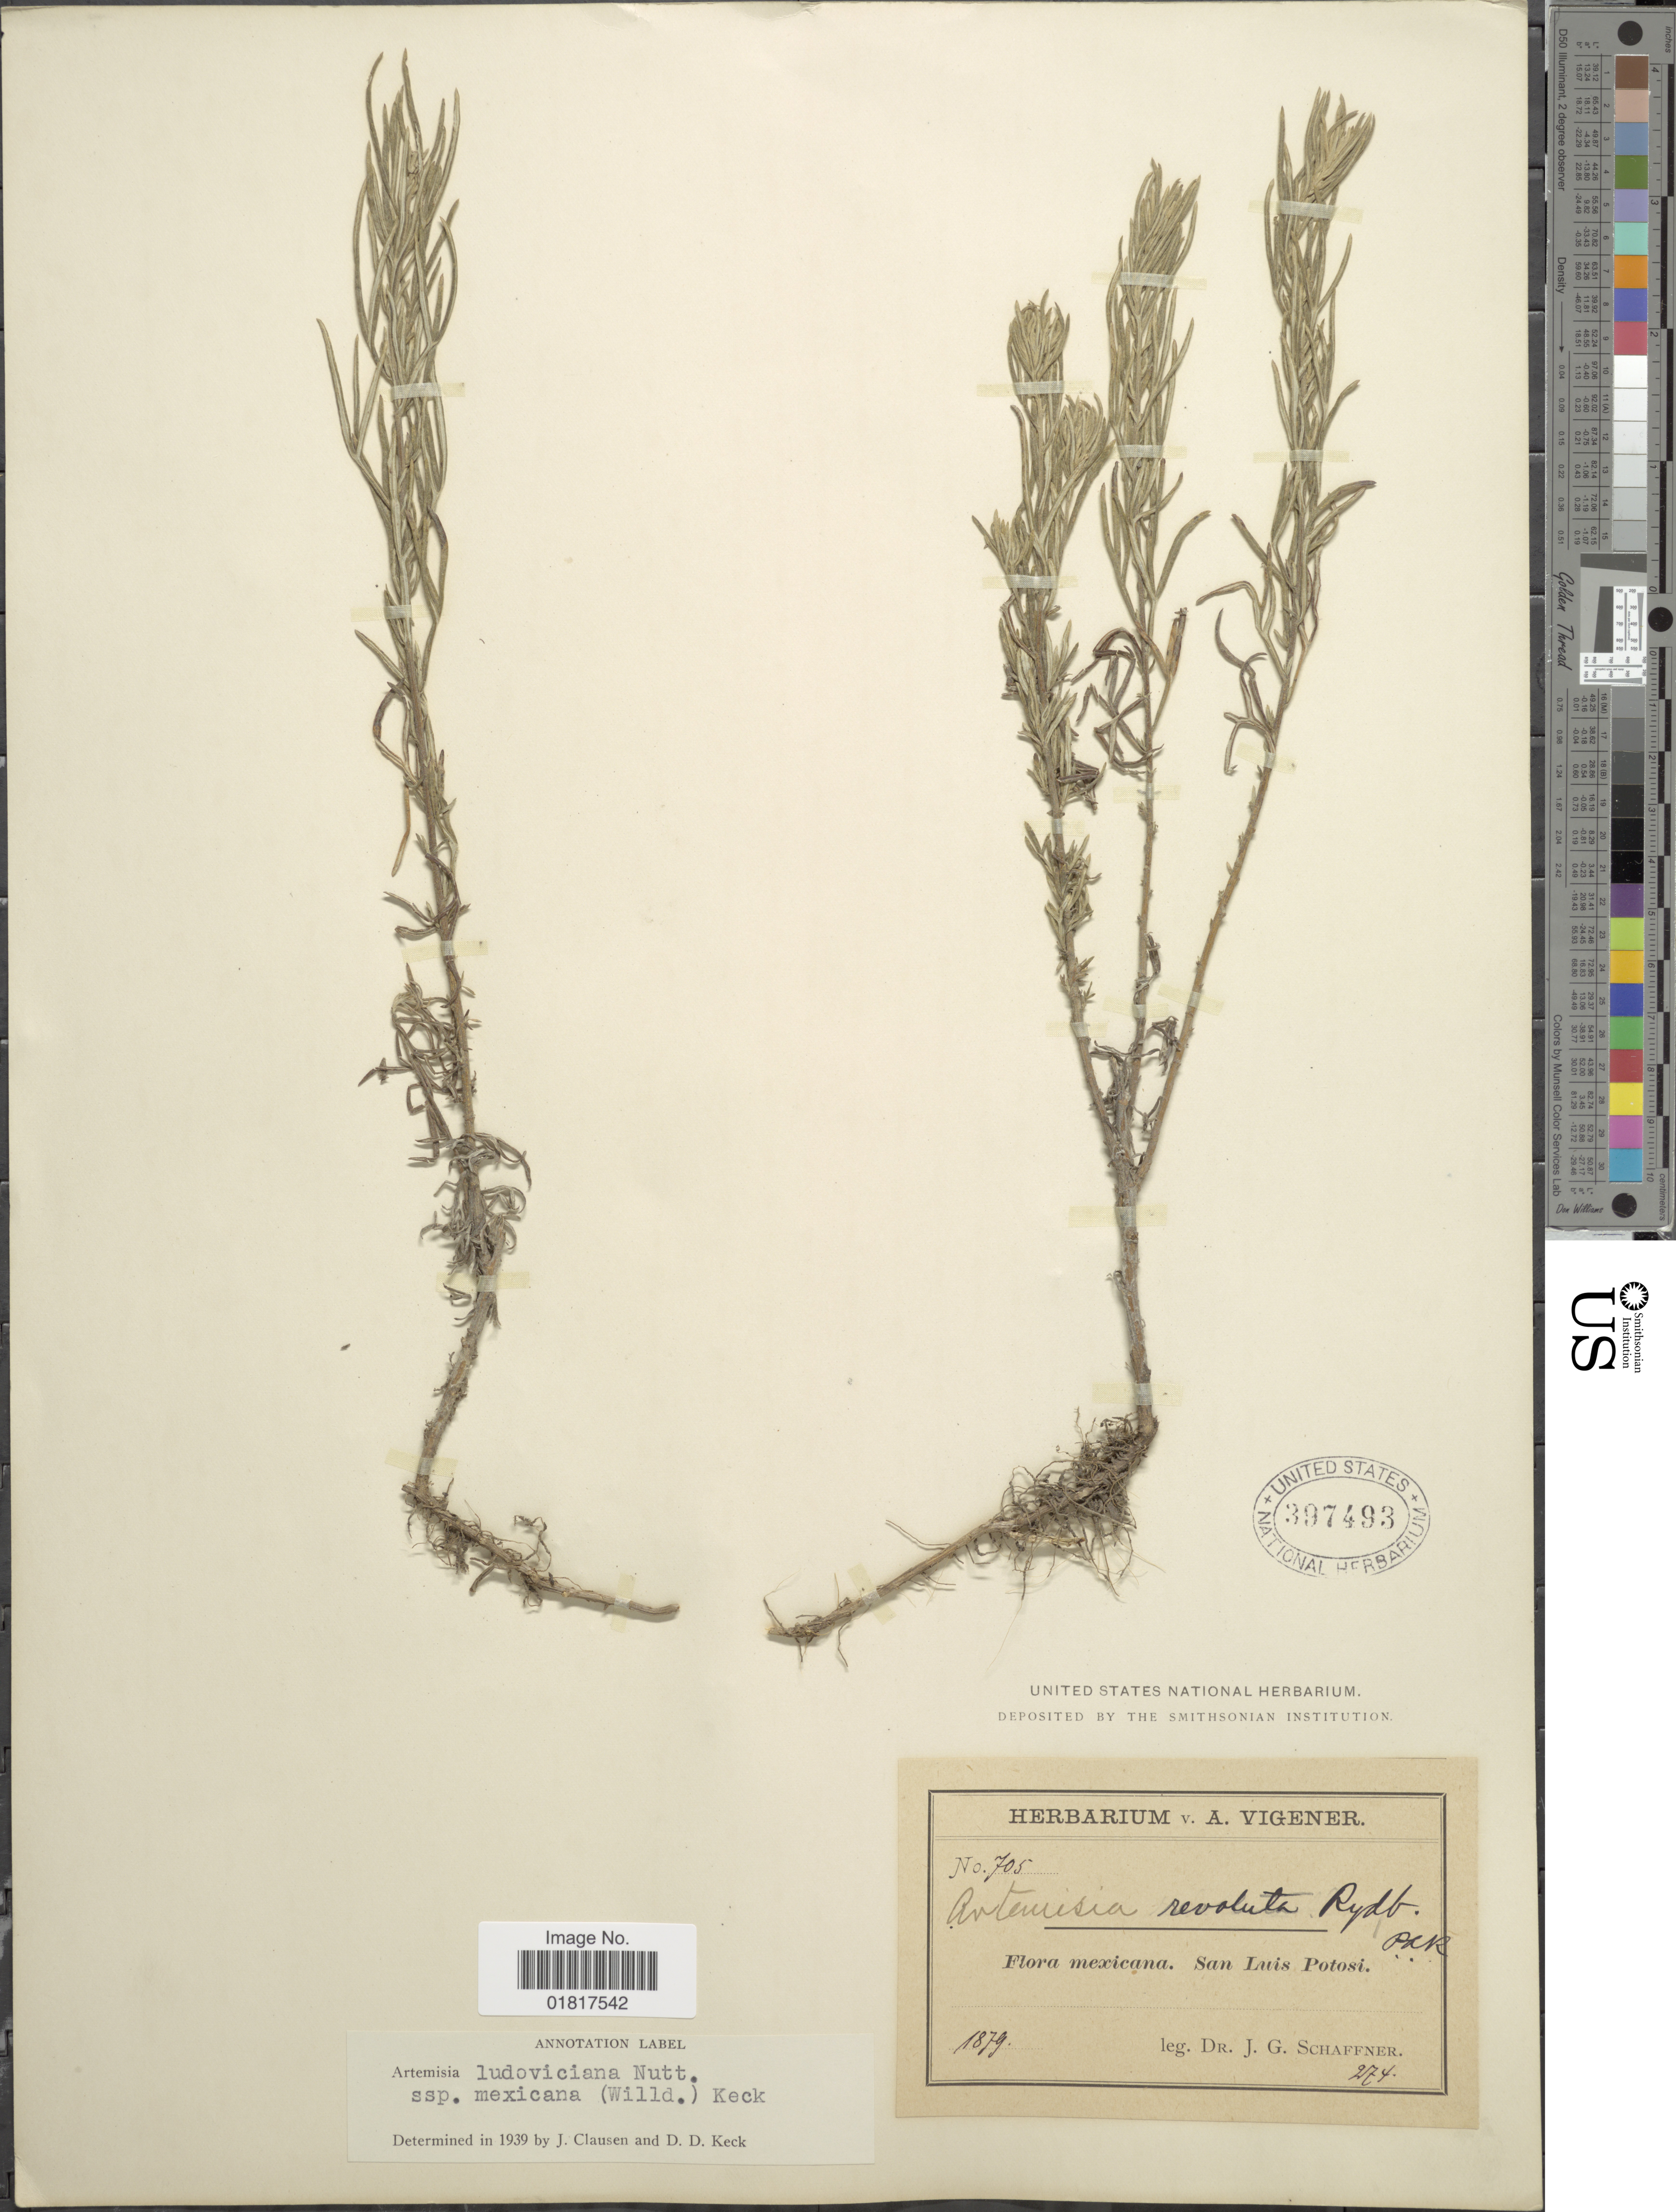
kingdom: Plantae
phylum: Tracheophyta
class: Magnoliopsida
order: Asterales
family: Asteraceae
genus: Artemisia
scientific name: Artemisia ludoviciana subsp. mexicana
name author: (Willd. ex Spreng.) D.D. Keck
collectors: J. G. Schaffner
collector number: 705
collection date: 1879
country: Mexico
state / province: San Luis Potosí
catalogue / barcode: US 397493